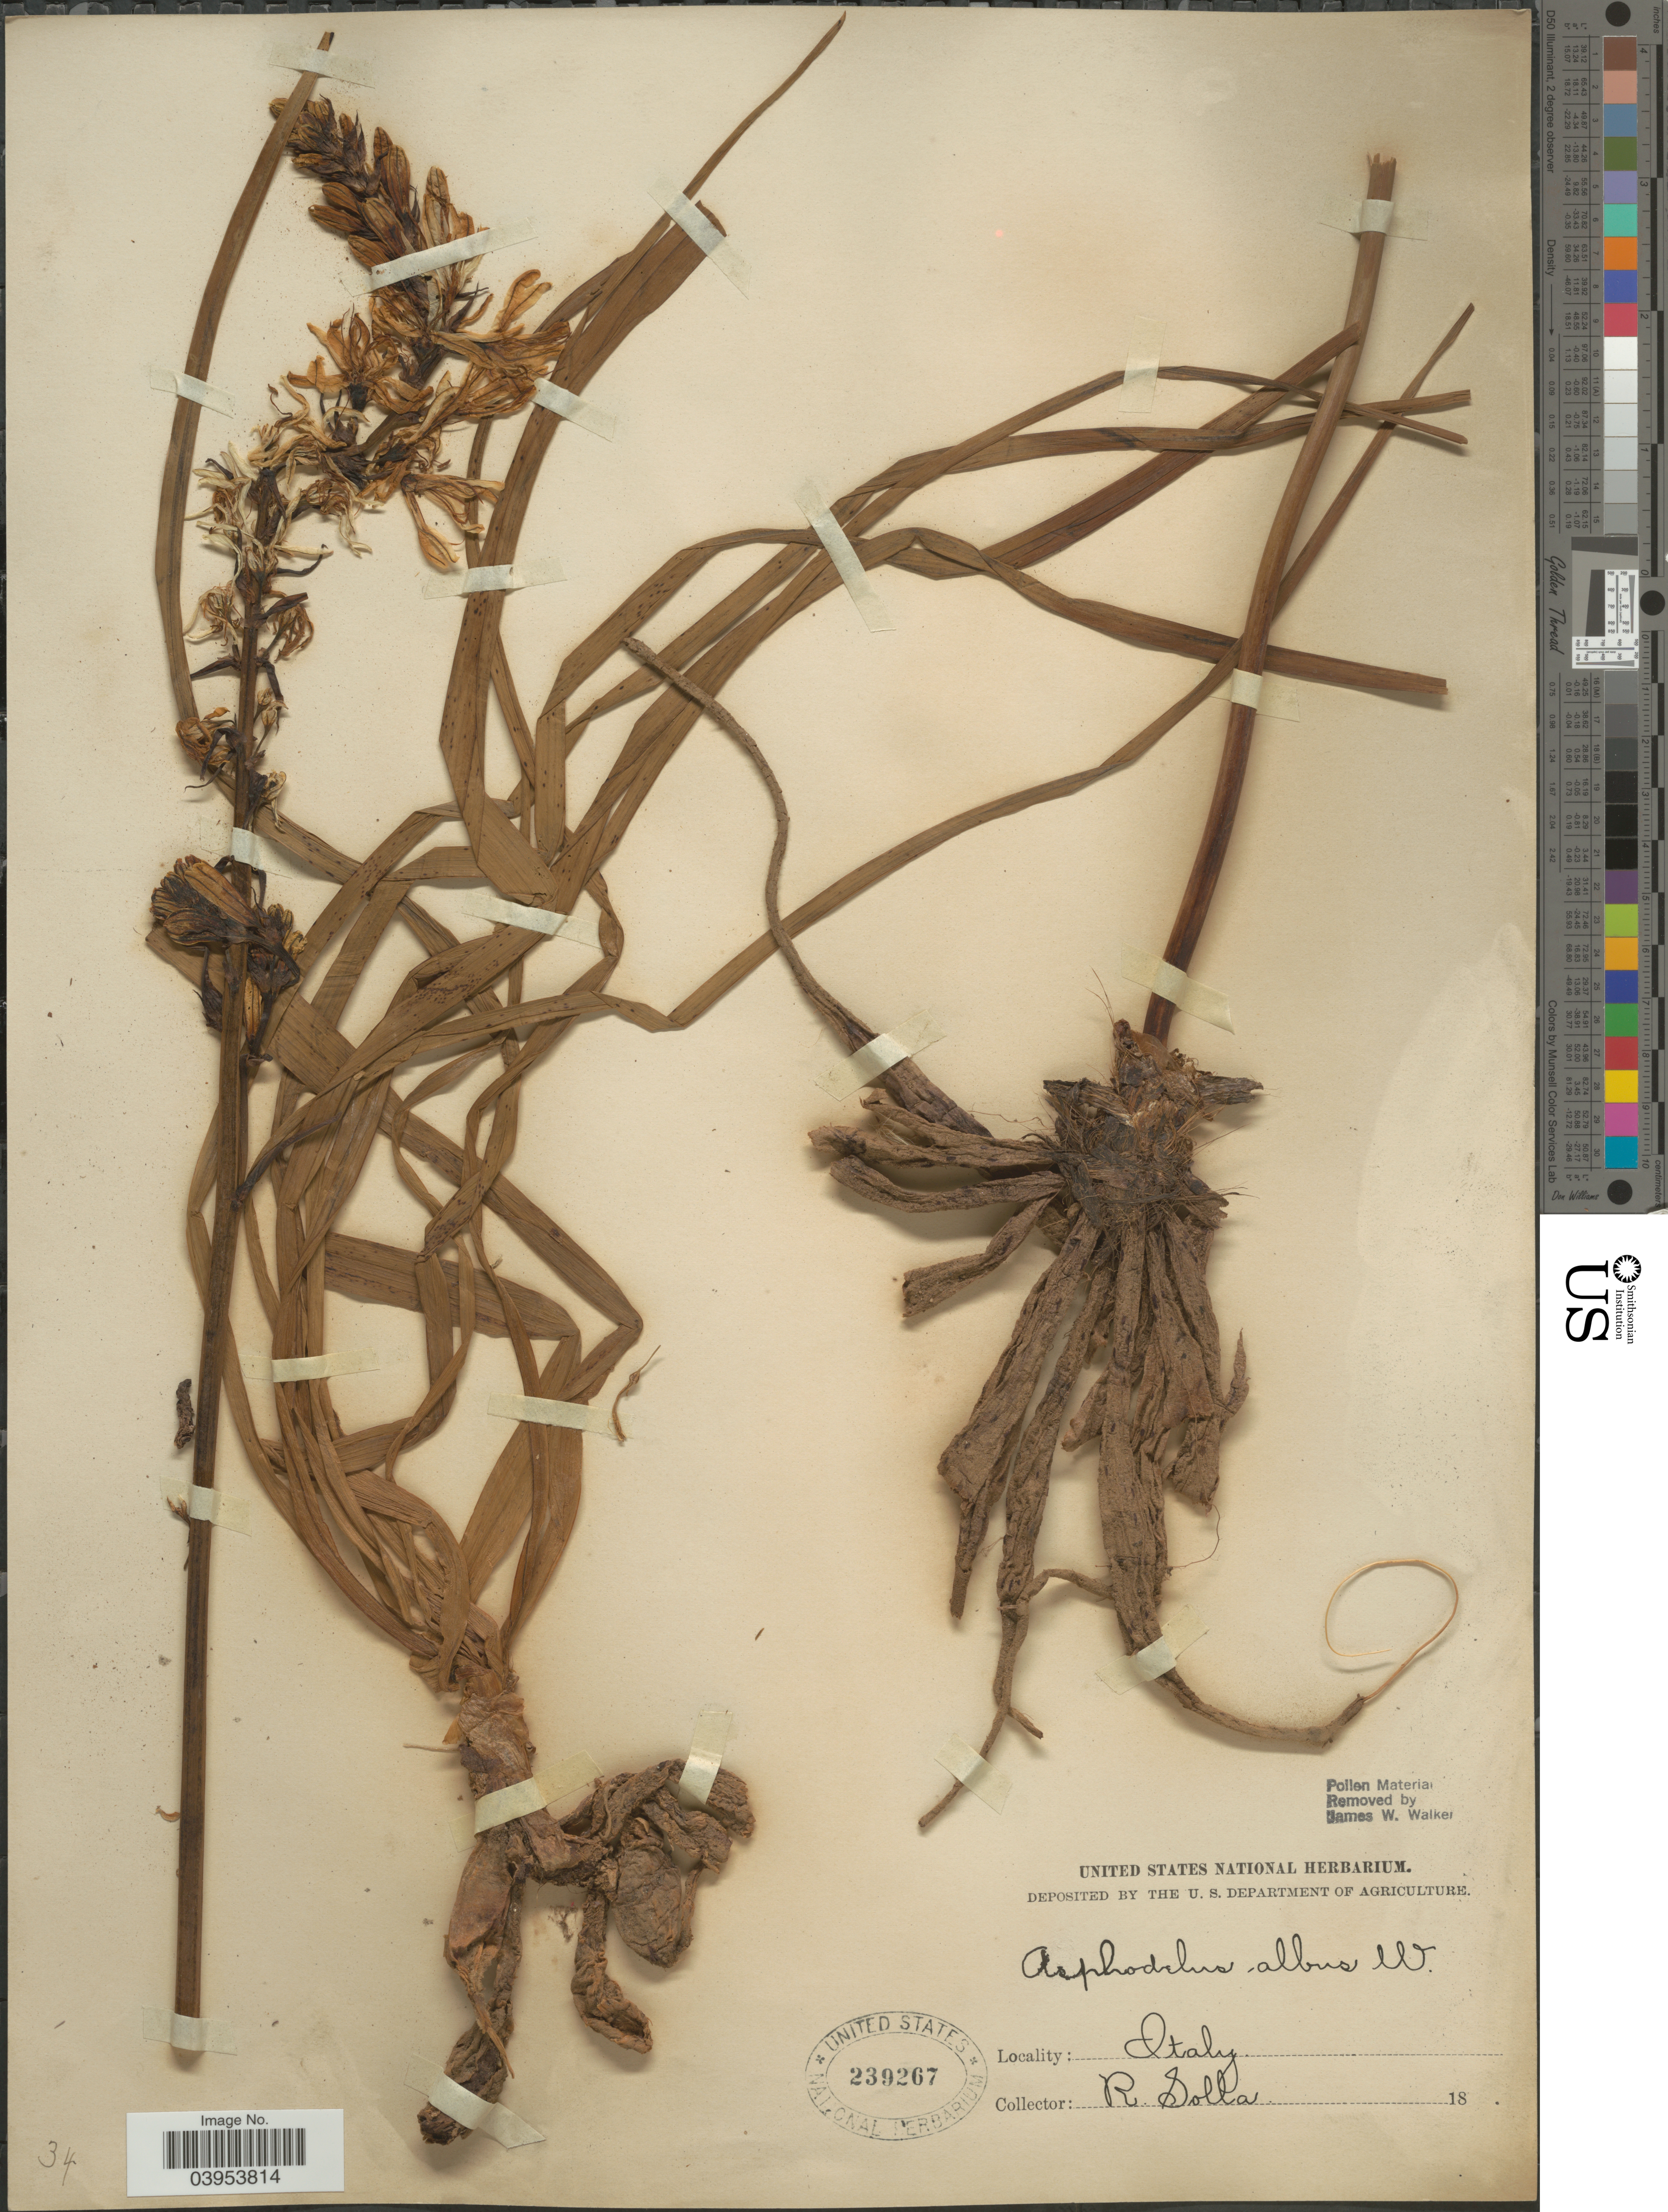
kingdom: Plantae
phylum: Tracheophyta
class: Liliopsida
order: Asparagales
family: Asphodelaceae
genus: Asphodelus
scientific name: Asphodelus albus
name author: Mill.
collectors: R. Solla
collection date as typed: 18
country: Italy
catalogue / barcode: US 239267